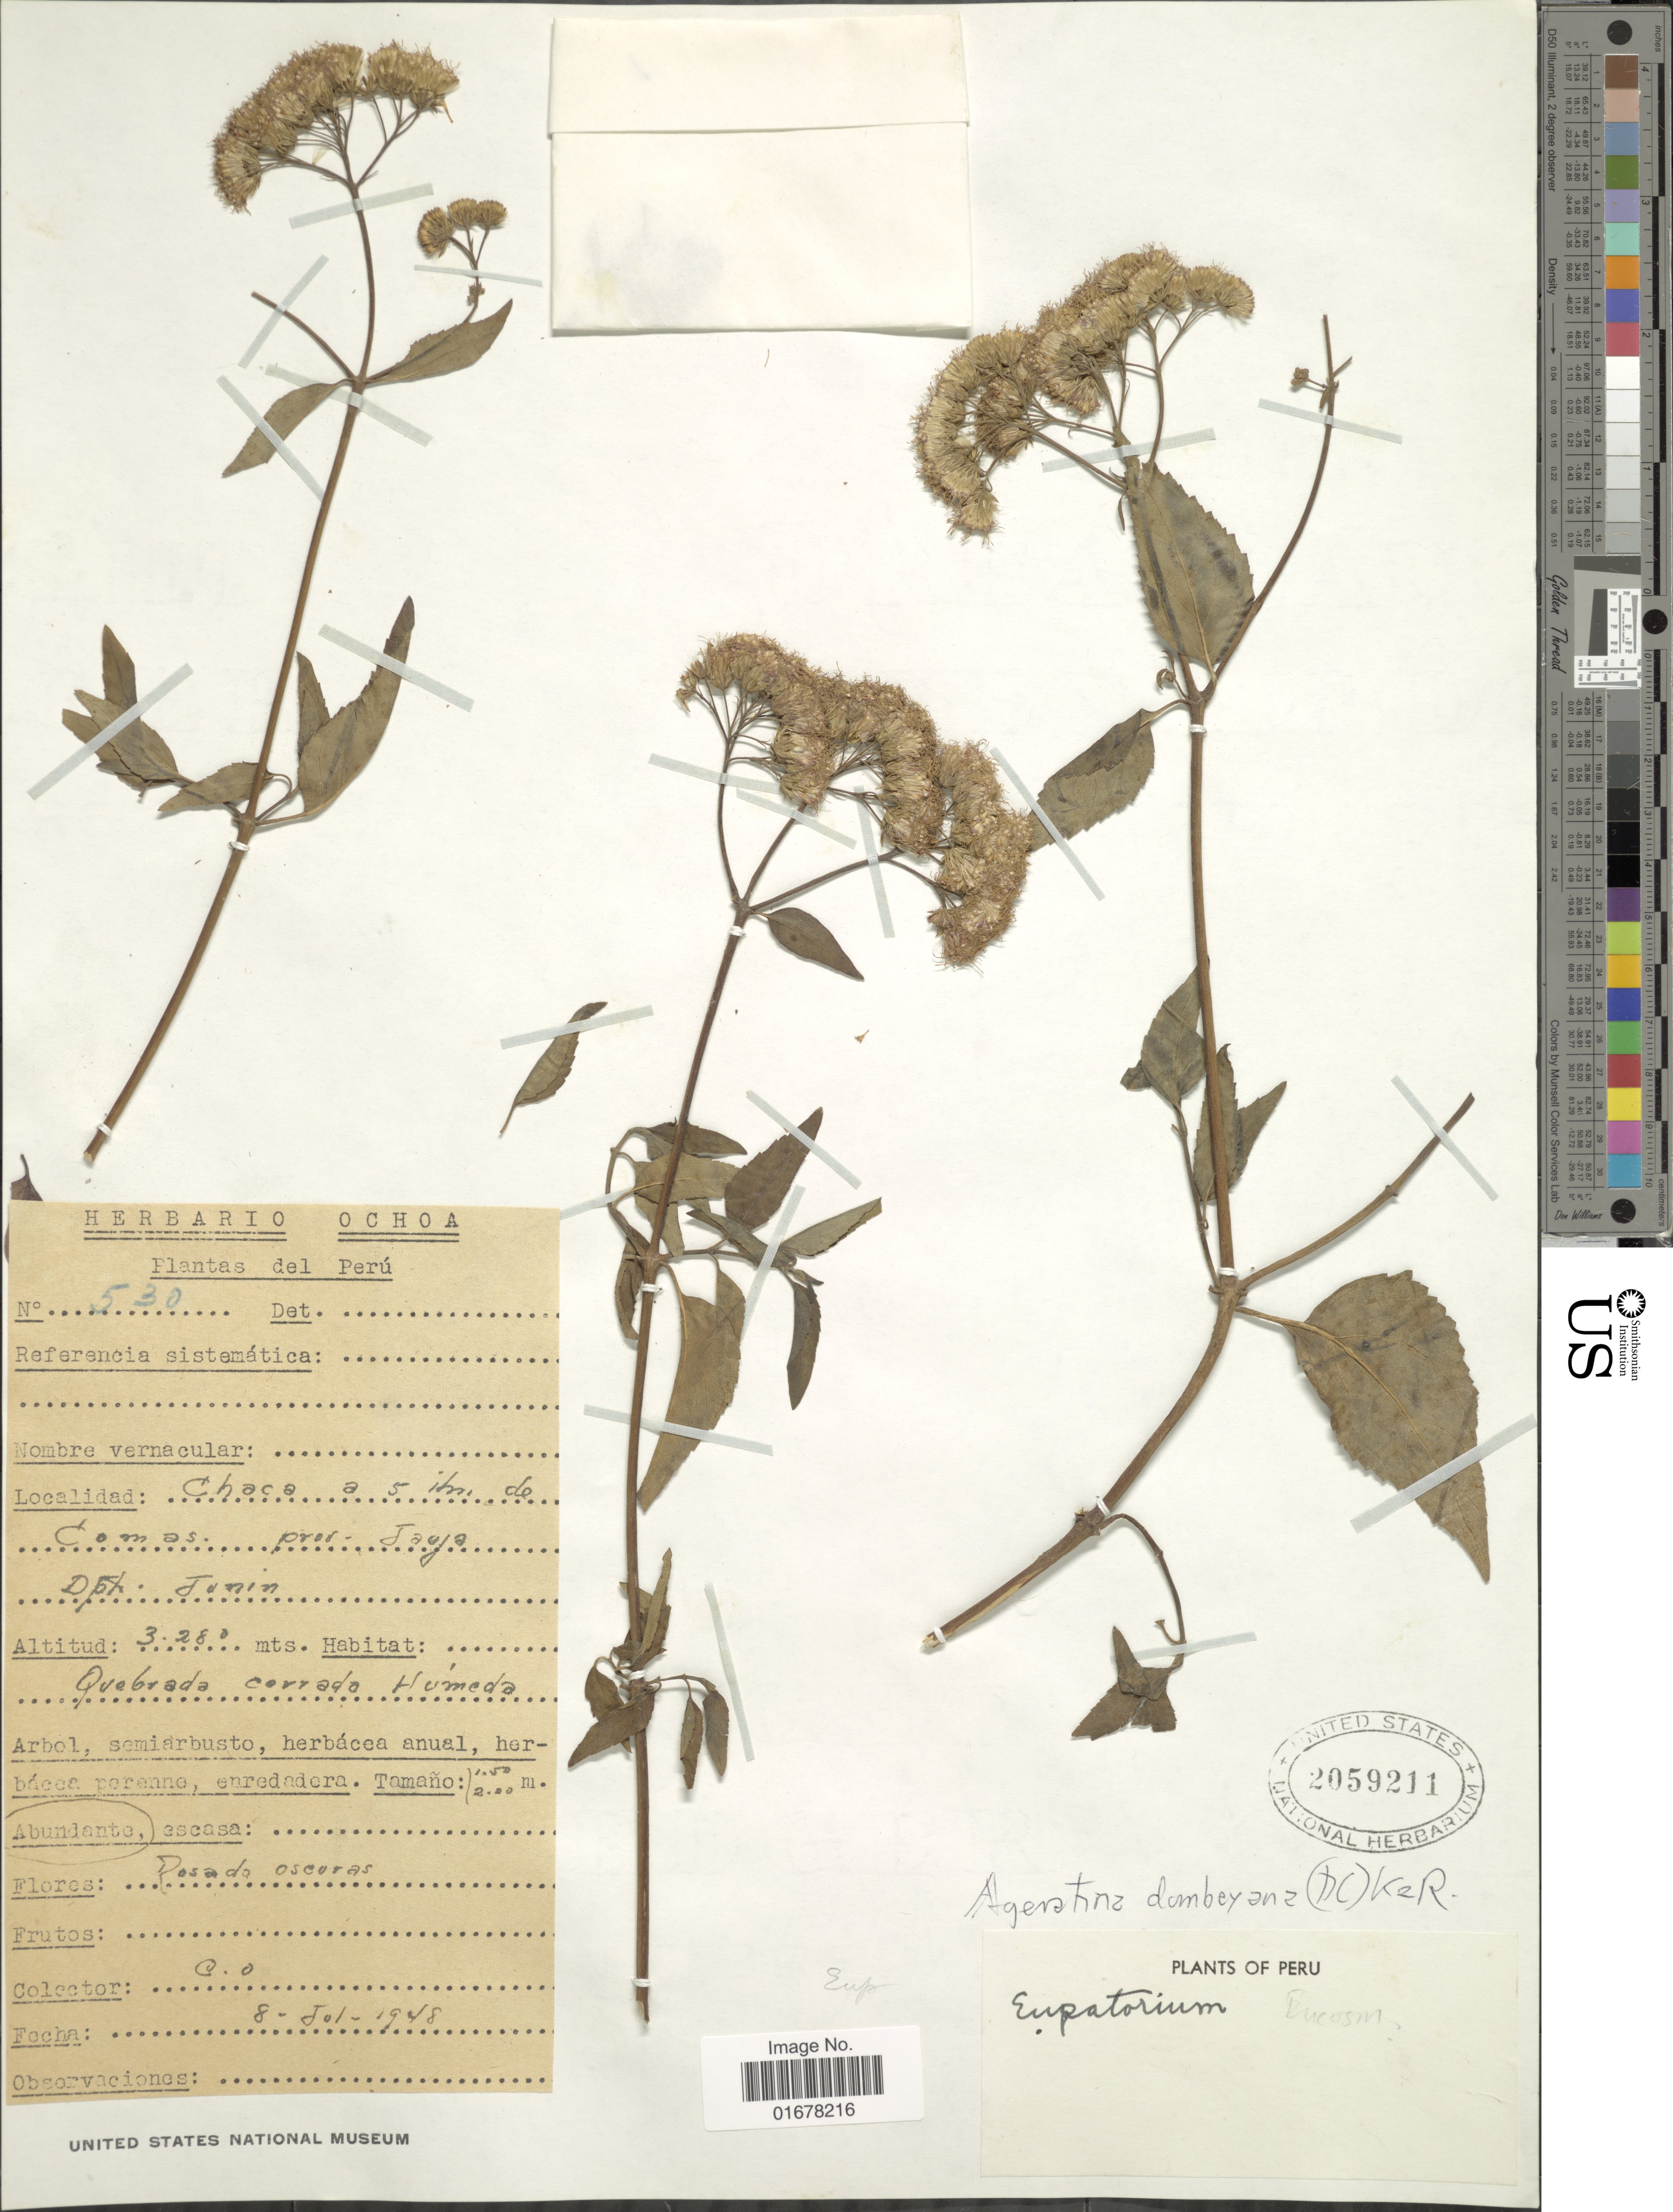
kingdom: Plantae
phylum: Tracheophyta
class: Magnoliopsida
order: Asterales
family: Asteraceae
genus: Ageratina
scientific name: Ageratina dombeyana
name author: (DC.) R.M. King & H. Rob.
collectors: C. Ochoa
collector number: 530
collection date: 1948-07-08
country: Peru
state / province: Junín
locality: Chaca, a 5 km. de Comas, prov Jauja, Dpt. Junín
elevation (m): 3280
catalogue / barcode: US 2059211